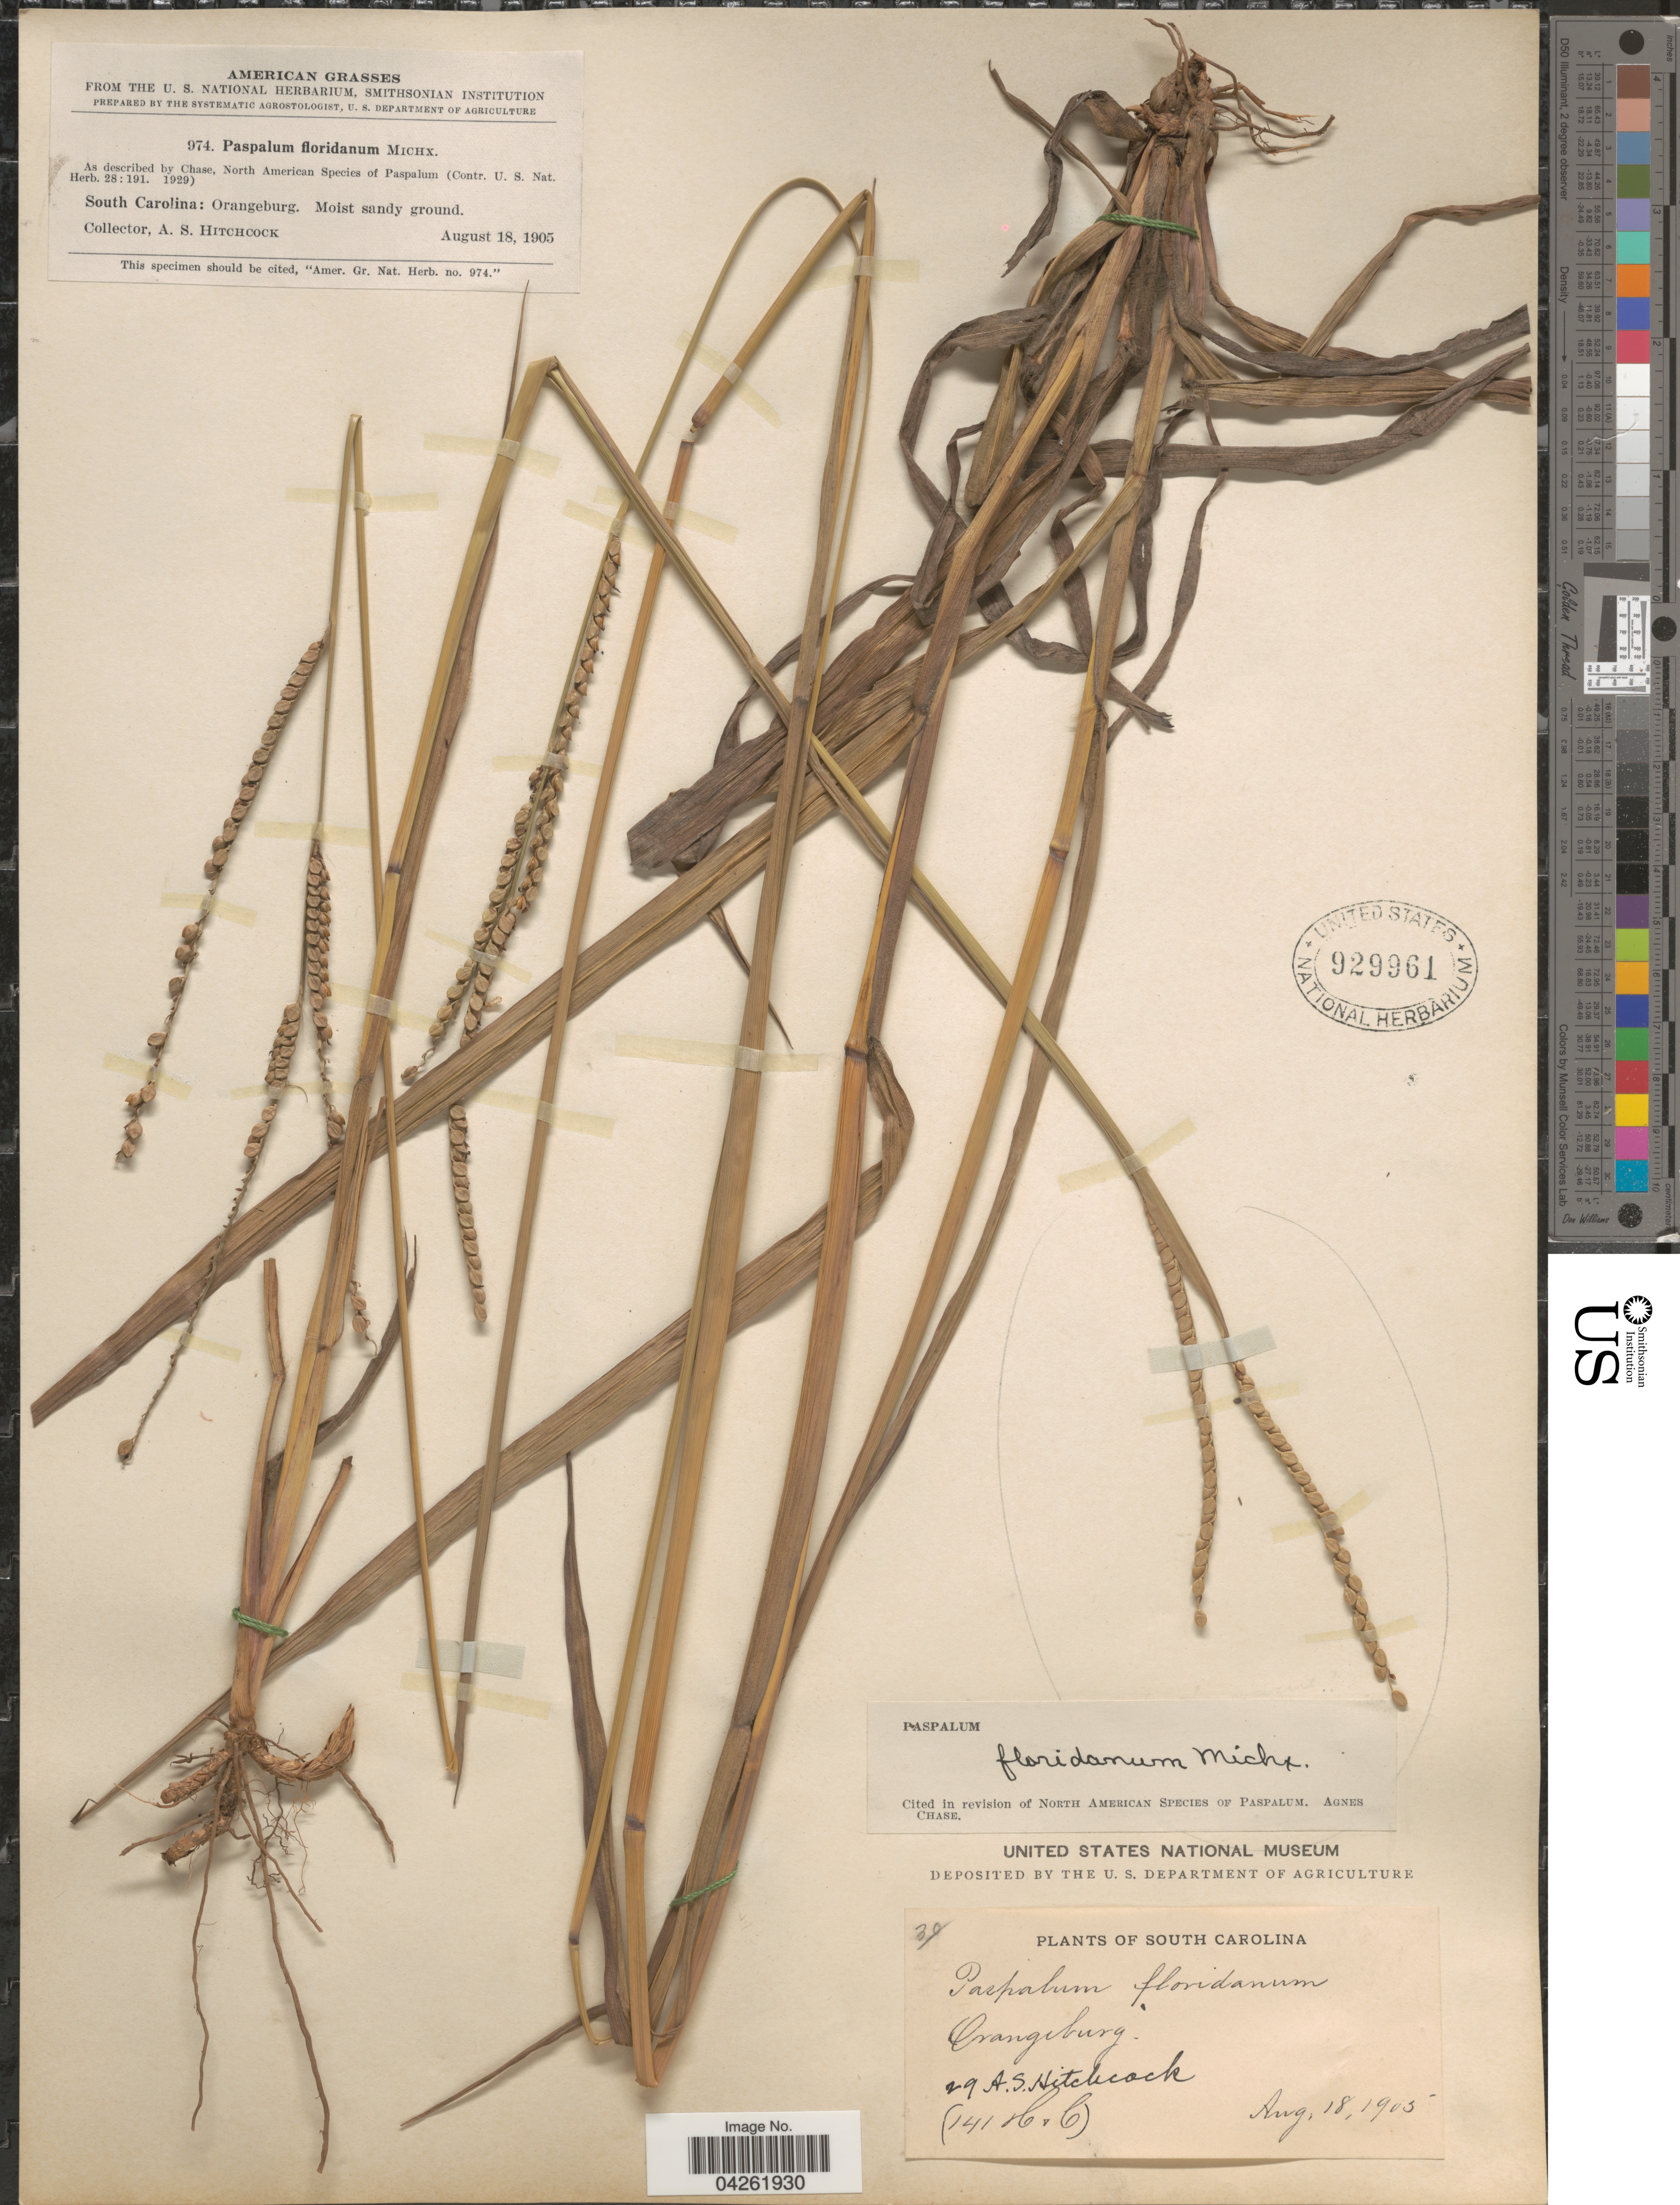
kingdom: Plantae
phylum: Tracheophyta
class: Liliopsida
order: Poales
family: Poaceae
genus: Paspalum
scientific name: Paspalum floridanum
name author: Michx.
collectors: A. S. Hitchcock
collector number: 29/974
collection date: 1905-08-18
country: United States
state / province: South Carolina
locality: Orangeburg.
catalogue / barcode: US 929961